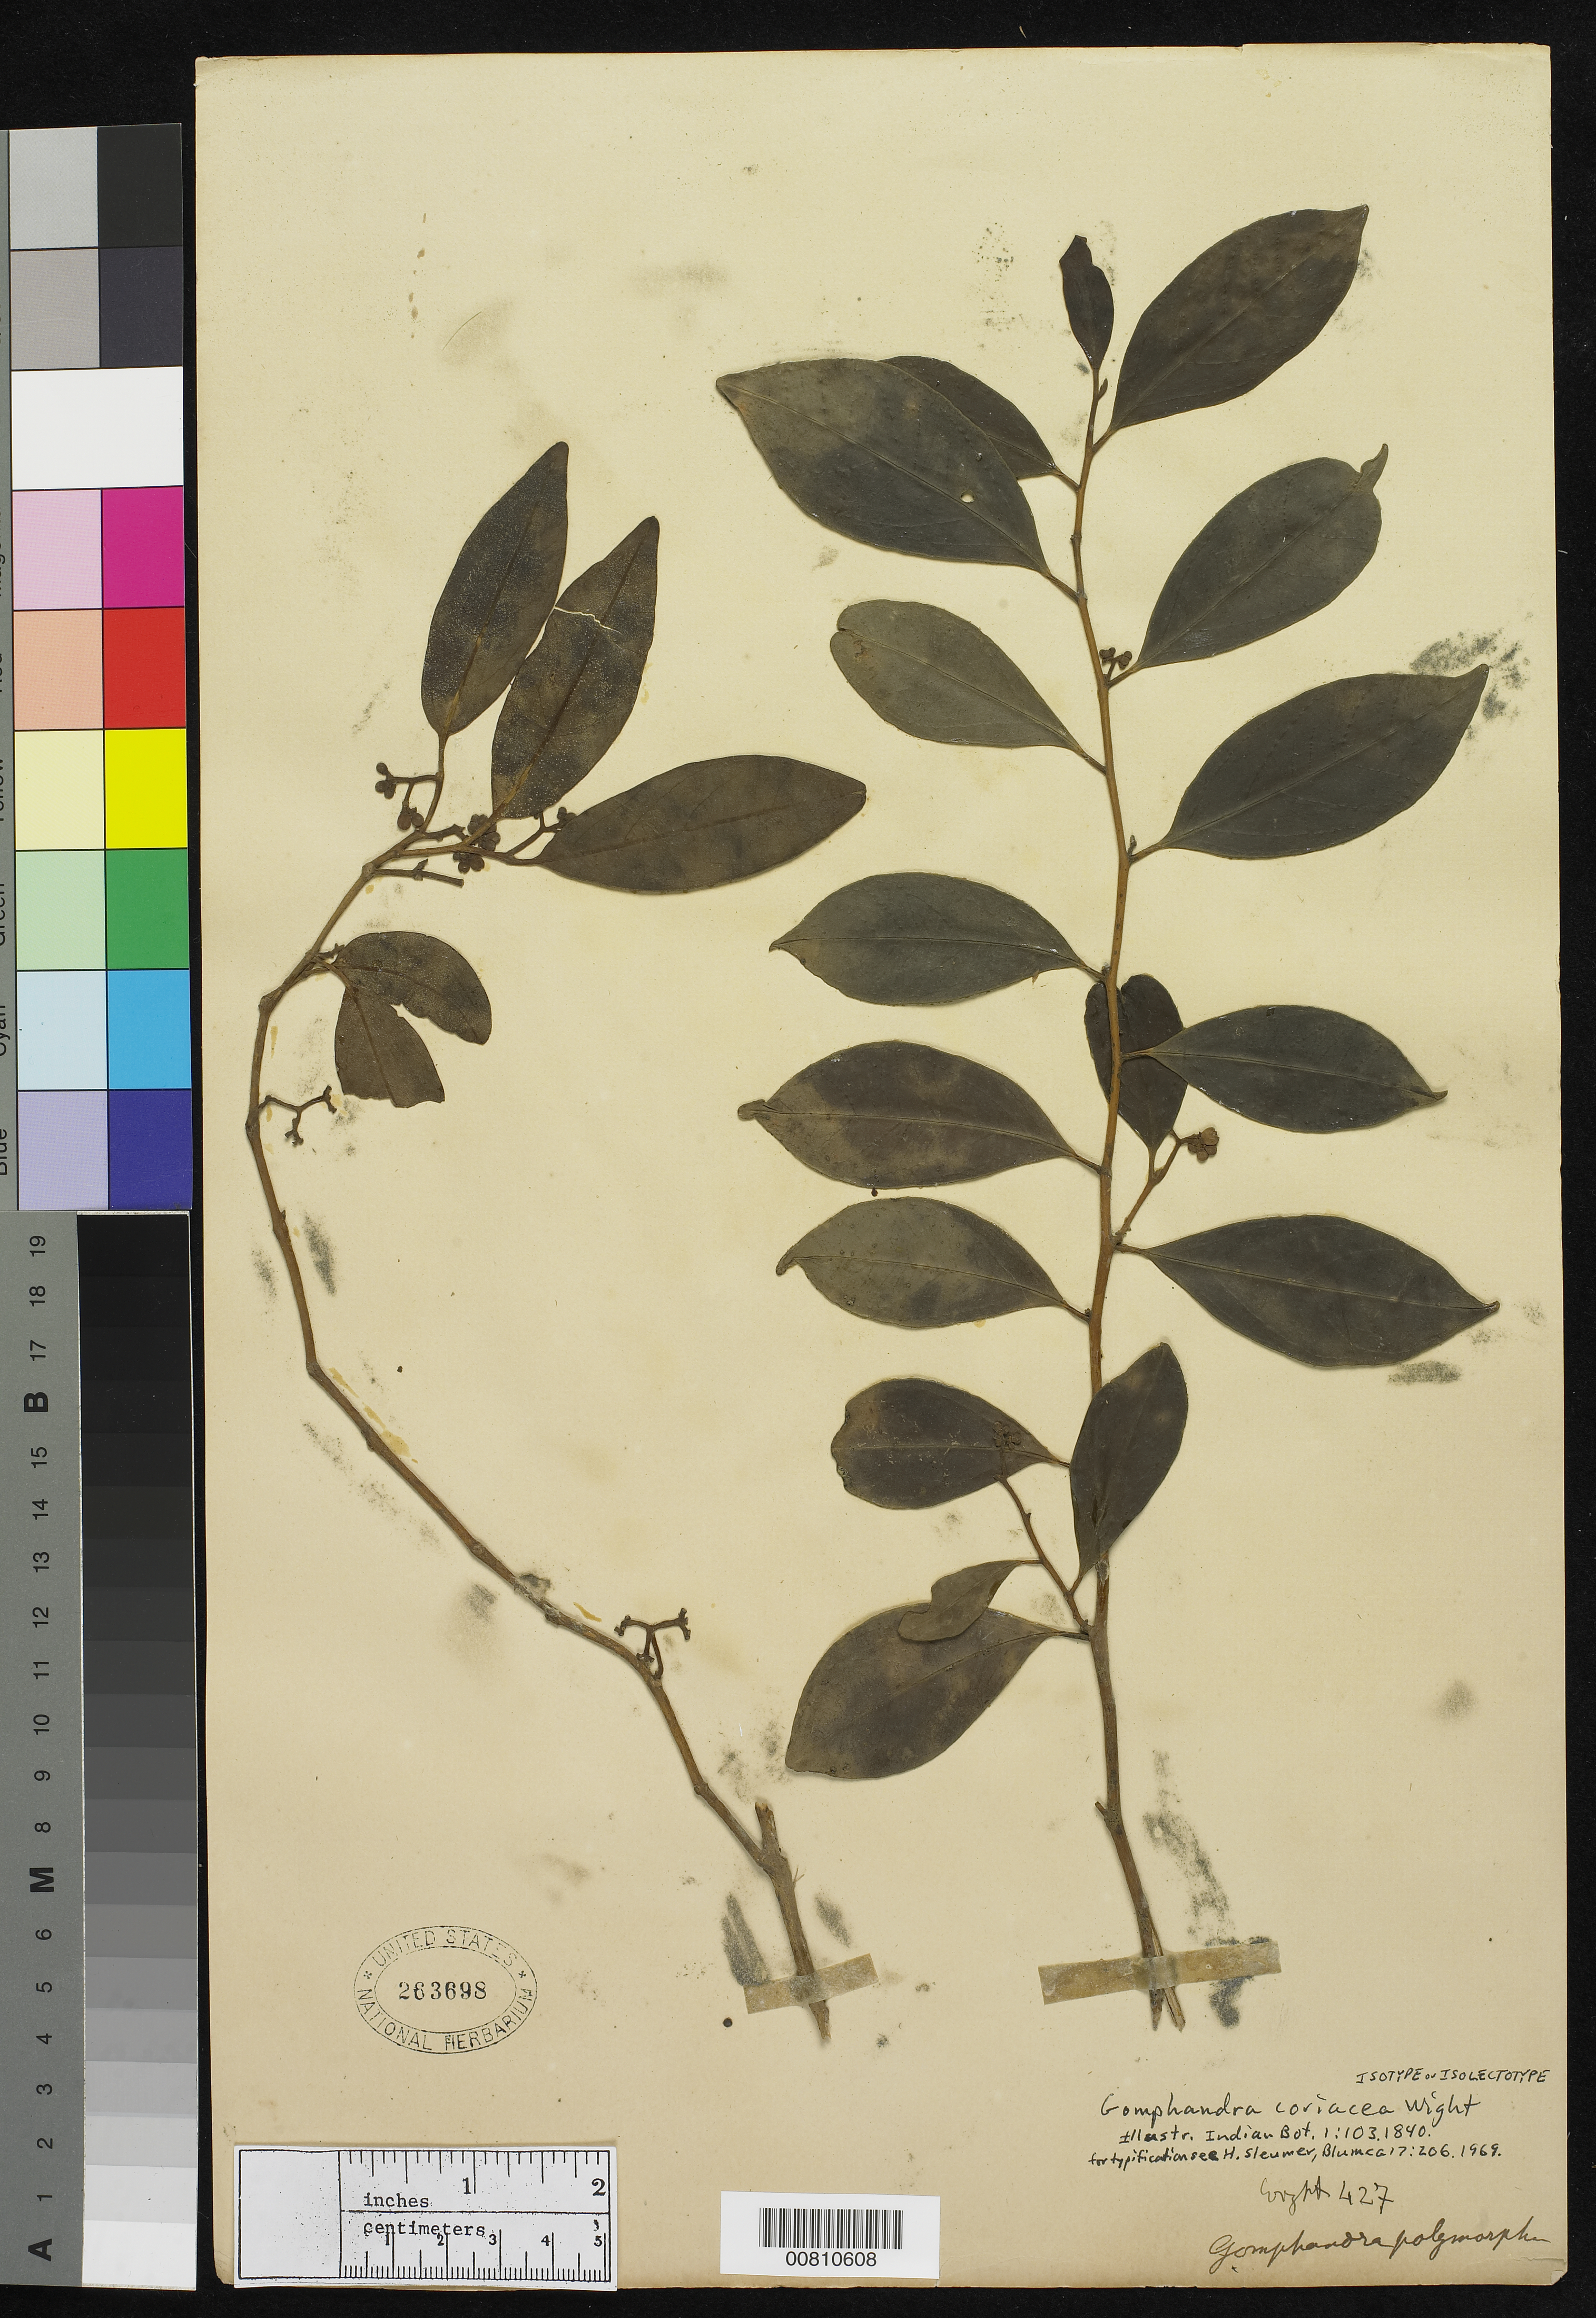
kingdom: Plantae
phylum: Tracheophyta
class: Magnoliopsida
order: Cardiopteridales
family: Stemonuraceae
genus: Gomphandra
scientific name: Gomphandra coriacea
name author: Wight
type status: Type Collection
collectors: R. Wight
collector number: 427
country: India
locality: Pulneys.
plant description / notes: Isotype or isolectotype, as cited by H. Sleumer, Blumea 17: 206 (1969).; US sheet without any data other than collector & number.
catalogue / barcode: US 263698